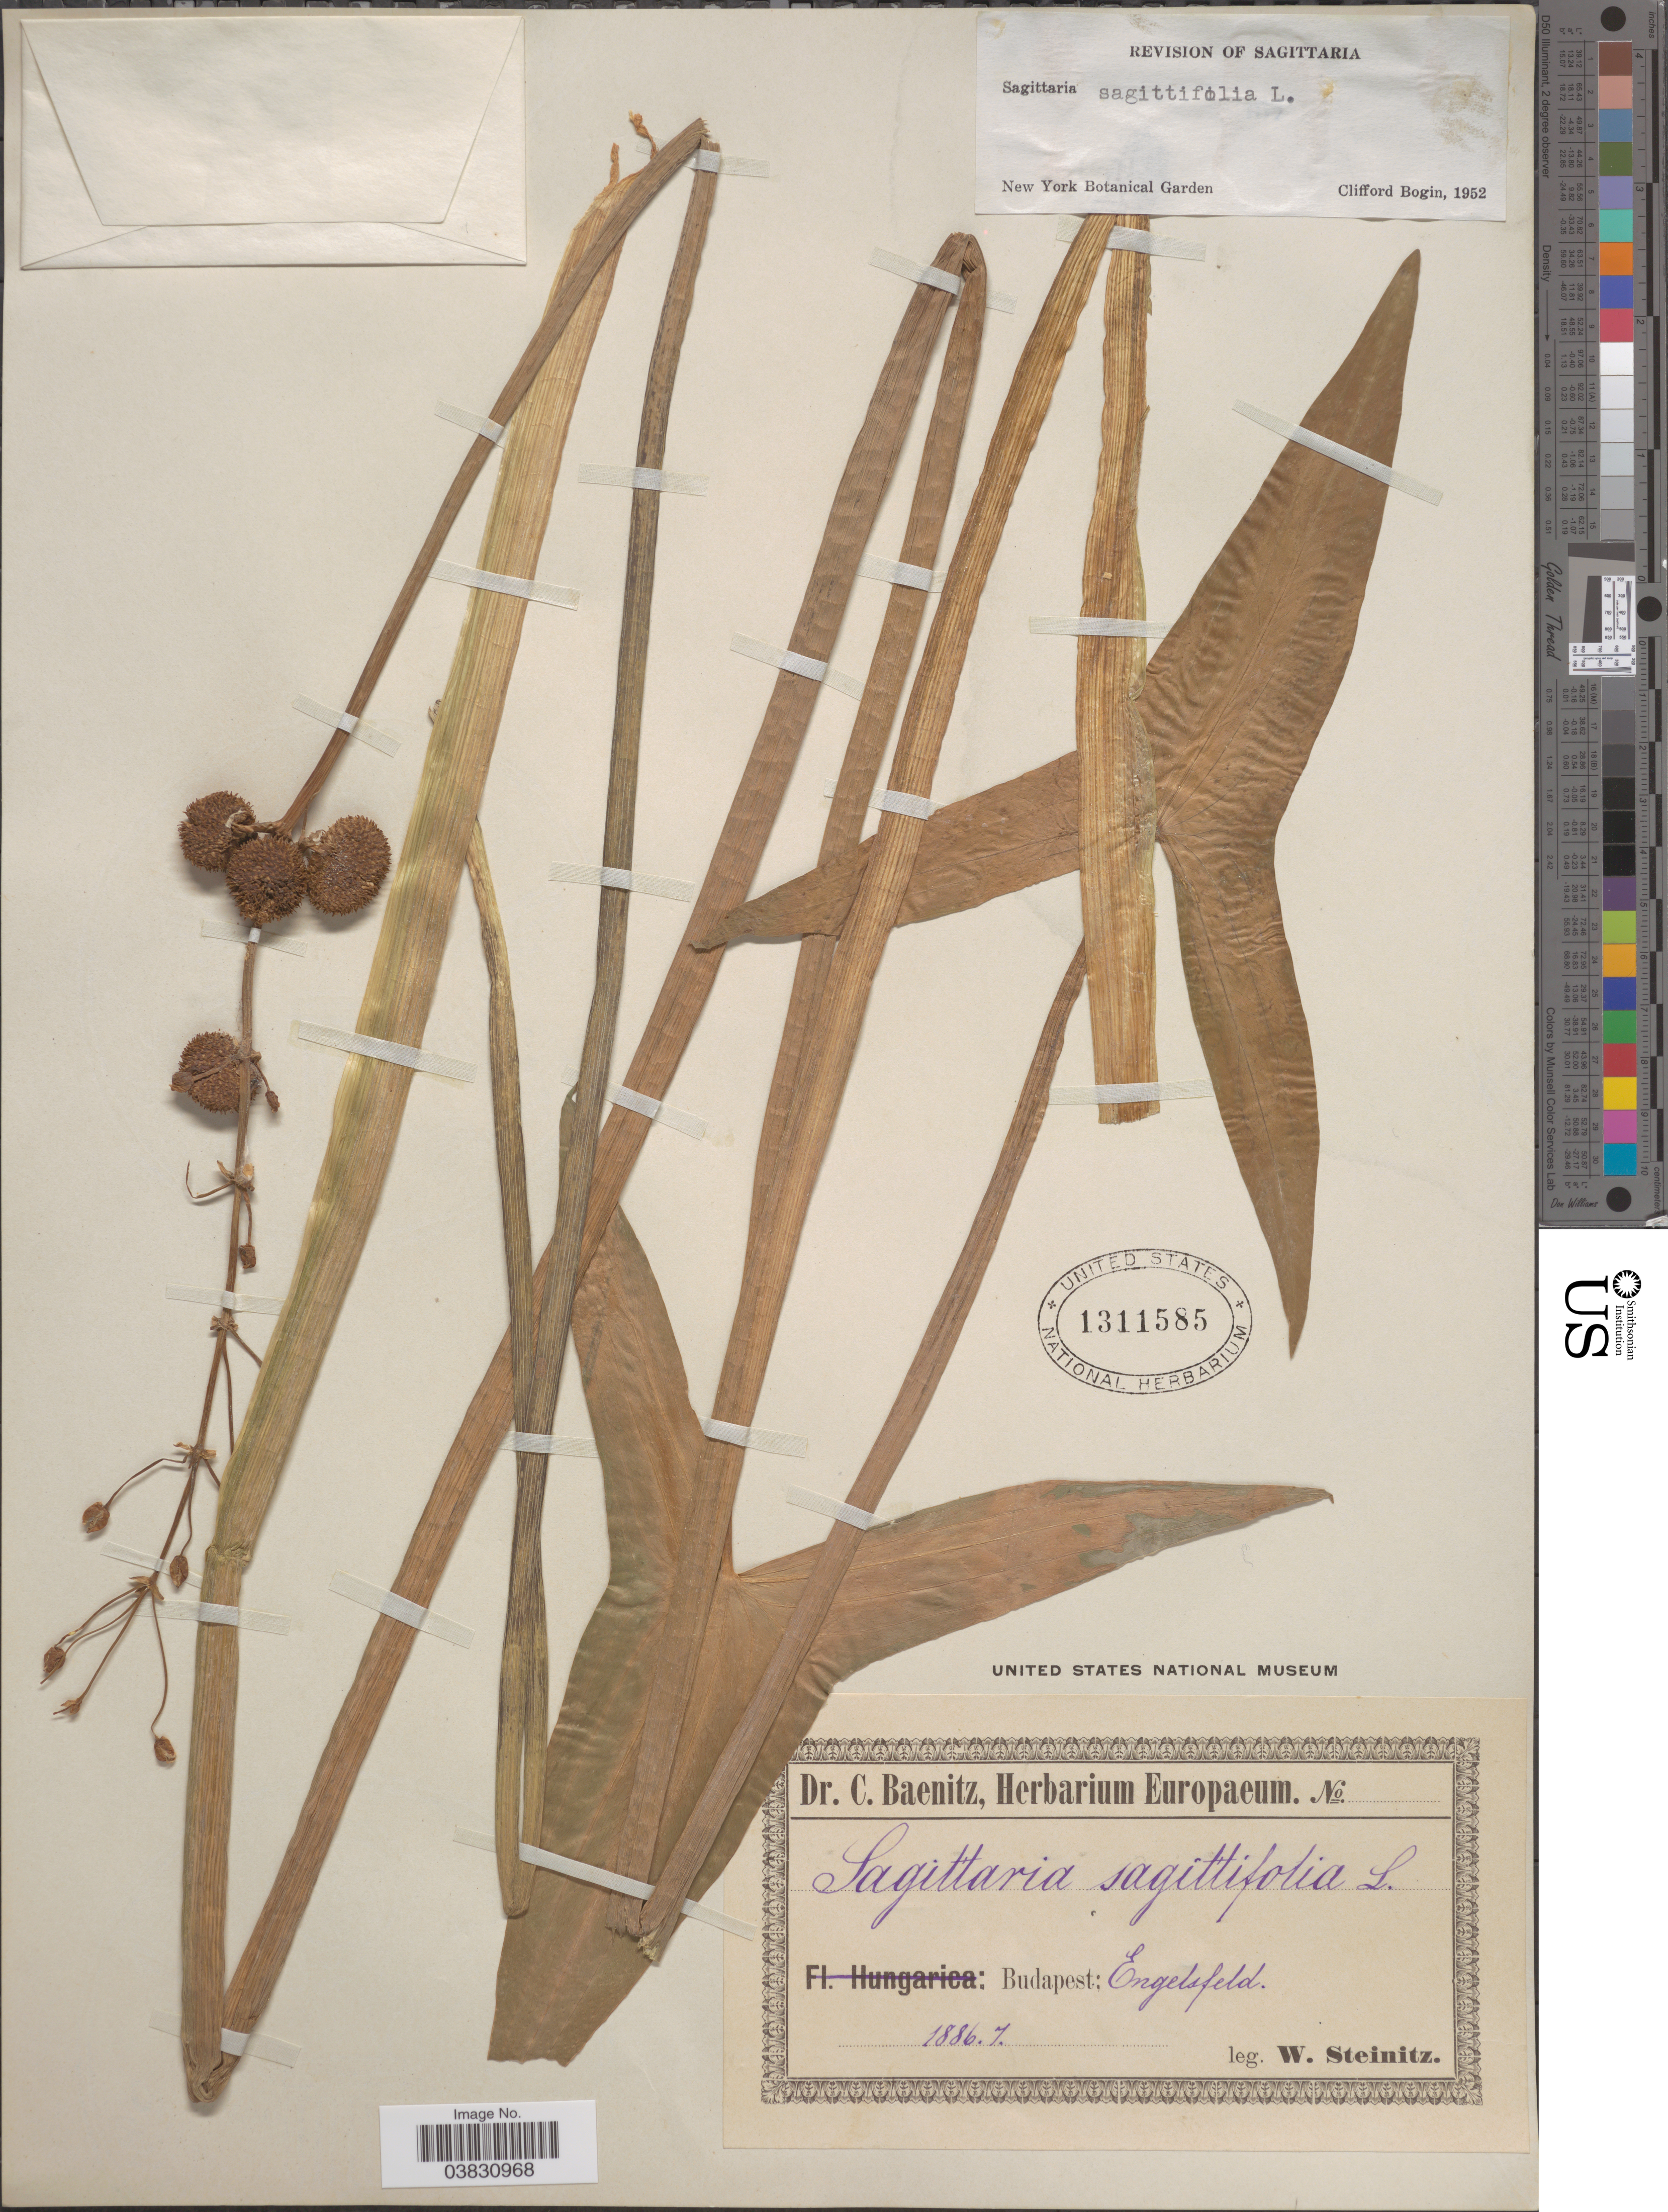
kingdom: Plantae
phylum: Tracheophyta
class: Liliopsida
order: Alismatales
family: Alismataceae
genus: Sagittaria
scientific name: Sagittaria sagittifolia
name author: L.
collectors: W. Steinitz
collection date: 1886-07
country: Hungary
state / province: Budapest, Capital District of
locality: Engelsfeld.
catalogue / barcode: US 1311585